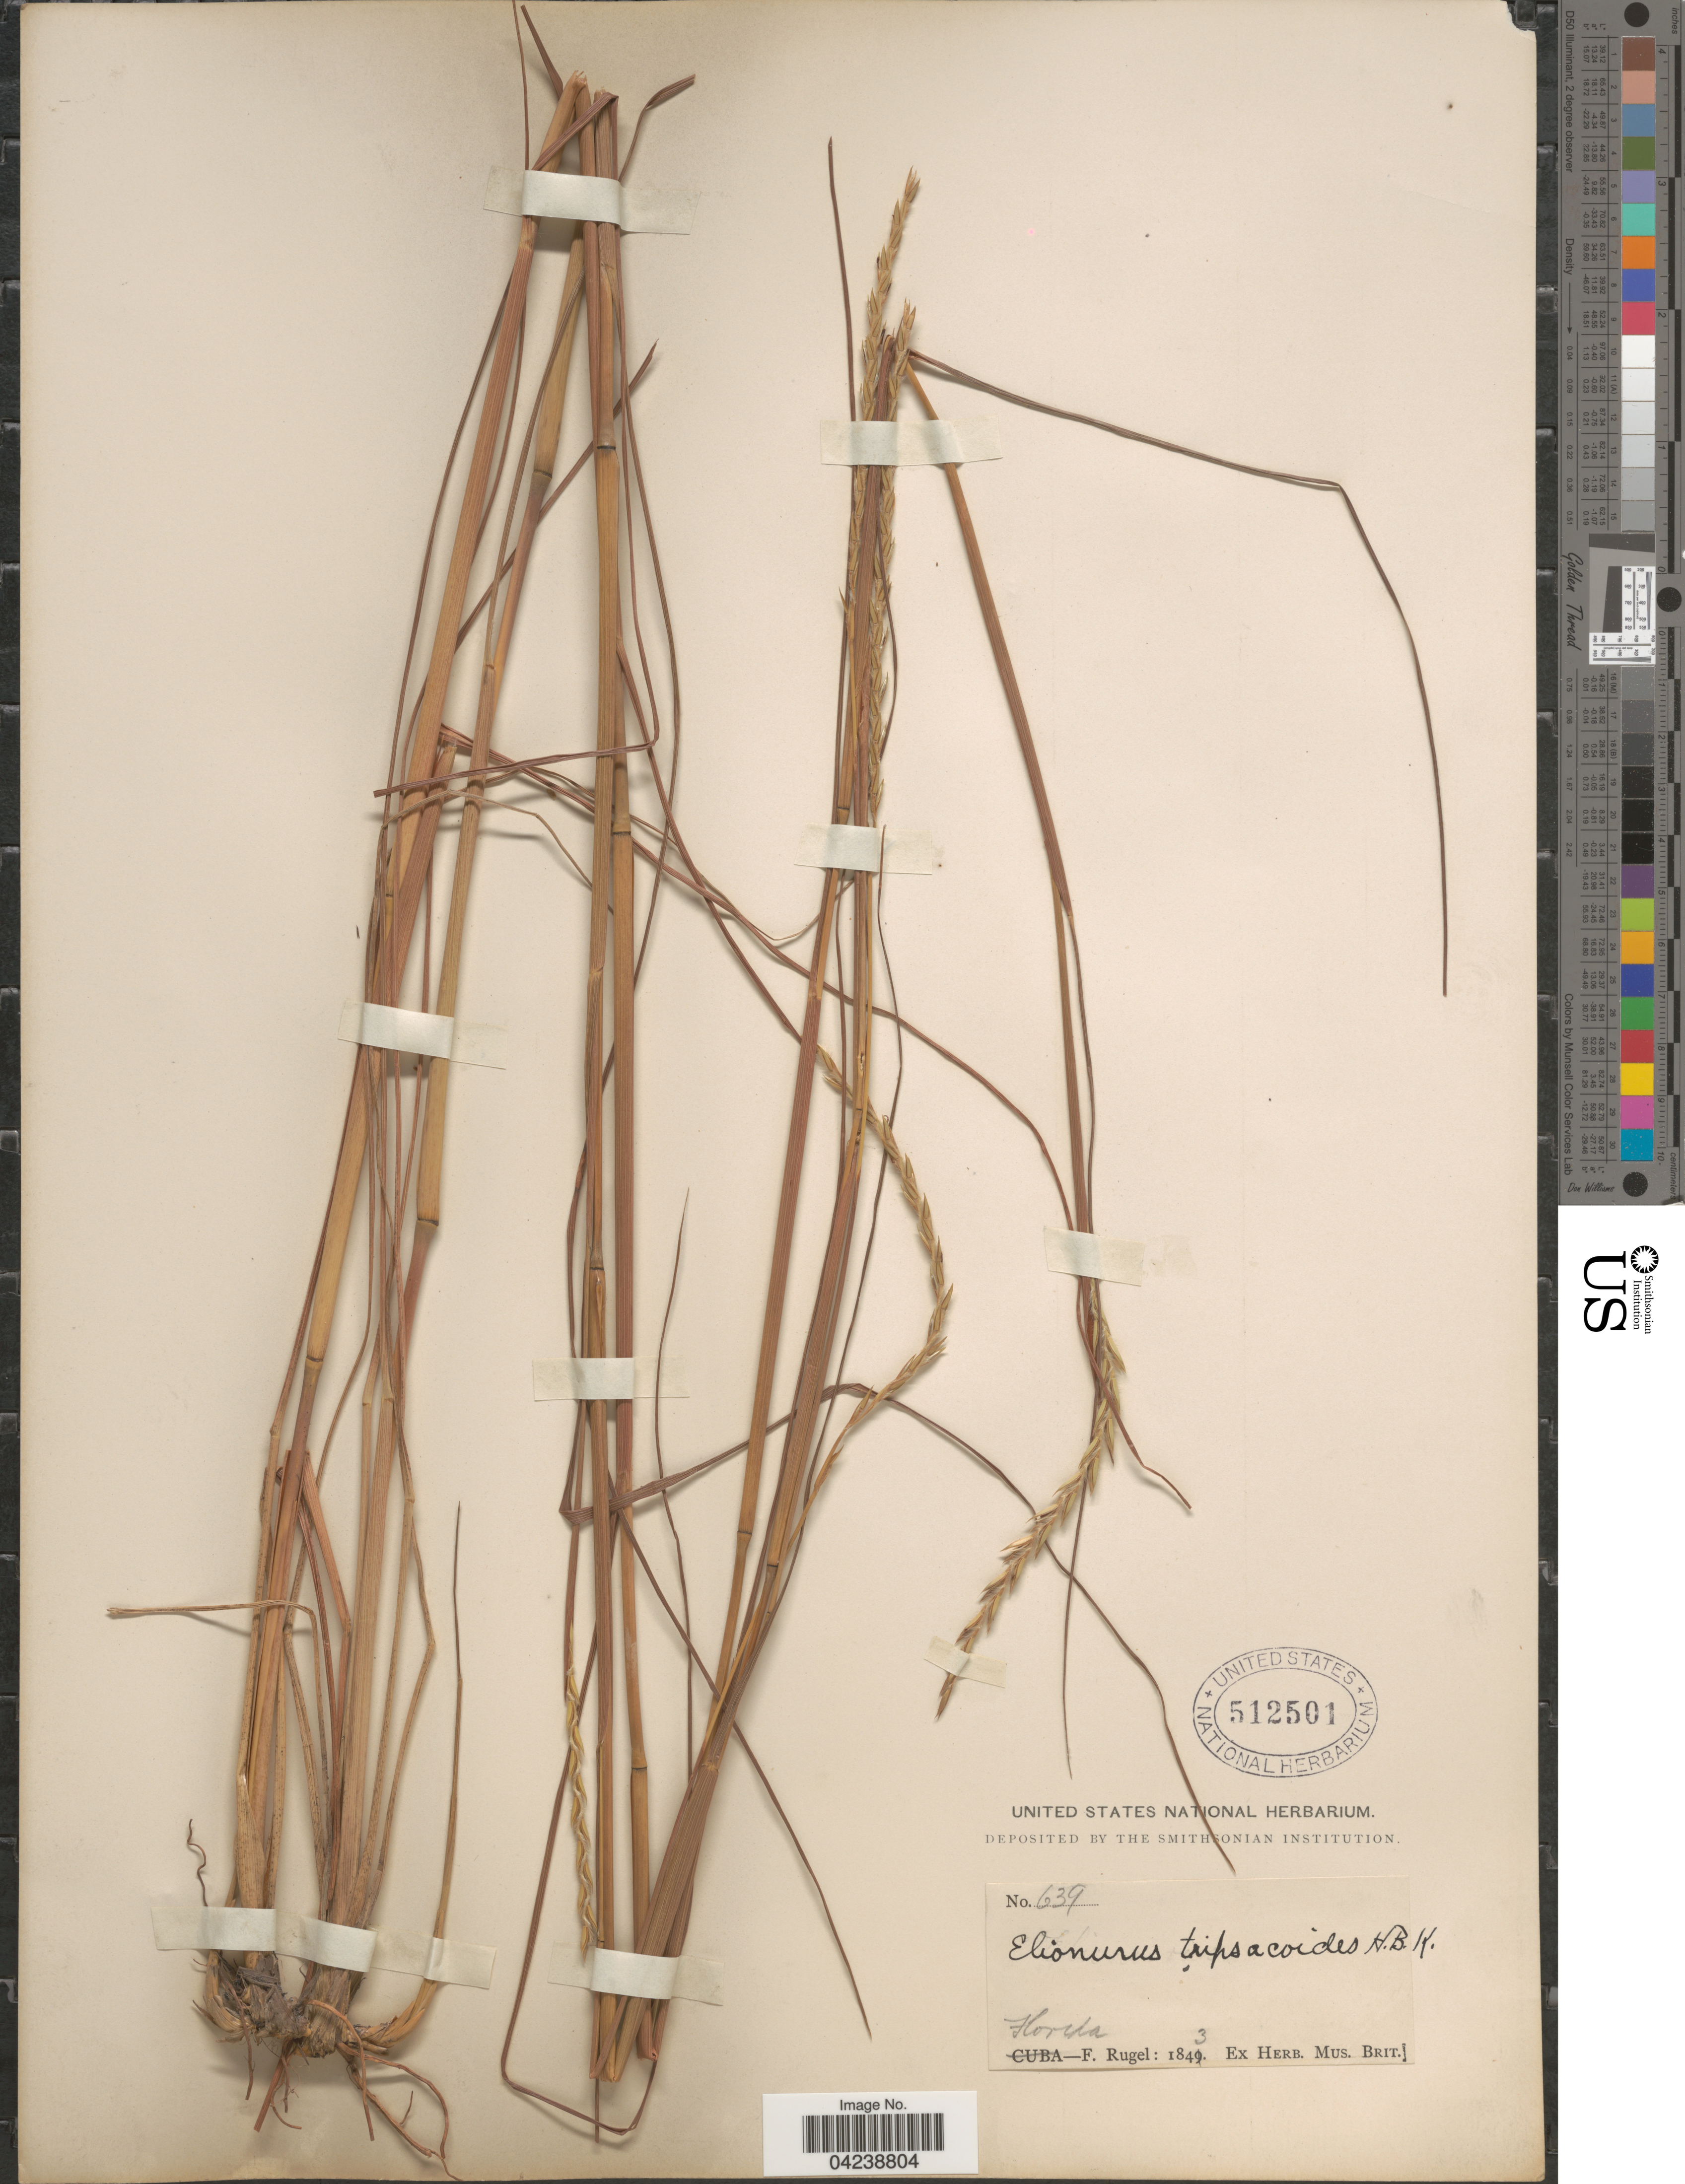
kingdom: Plantae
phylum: Tracheophyta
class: Liliopsida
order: Poales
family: Poaceae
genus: Elionurus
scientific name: Elionurus tripsacoides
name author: Humb. & Bonpl. ex Willd.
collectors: F. Rugel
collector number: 639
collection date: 1843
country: United States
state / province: Florida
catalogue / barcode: US 512501